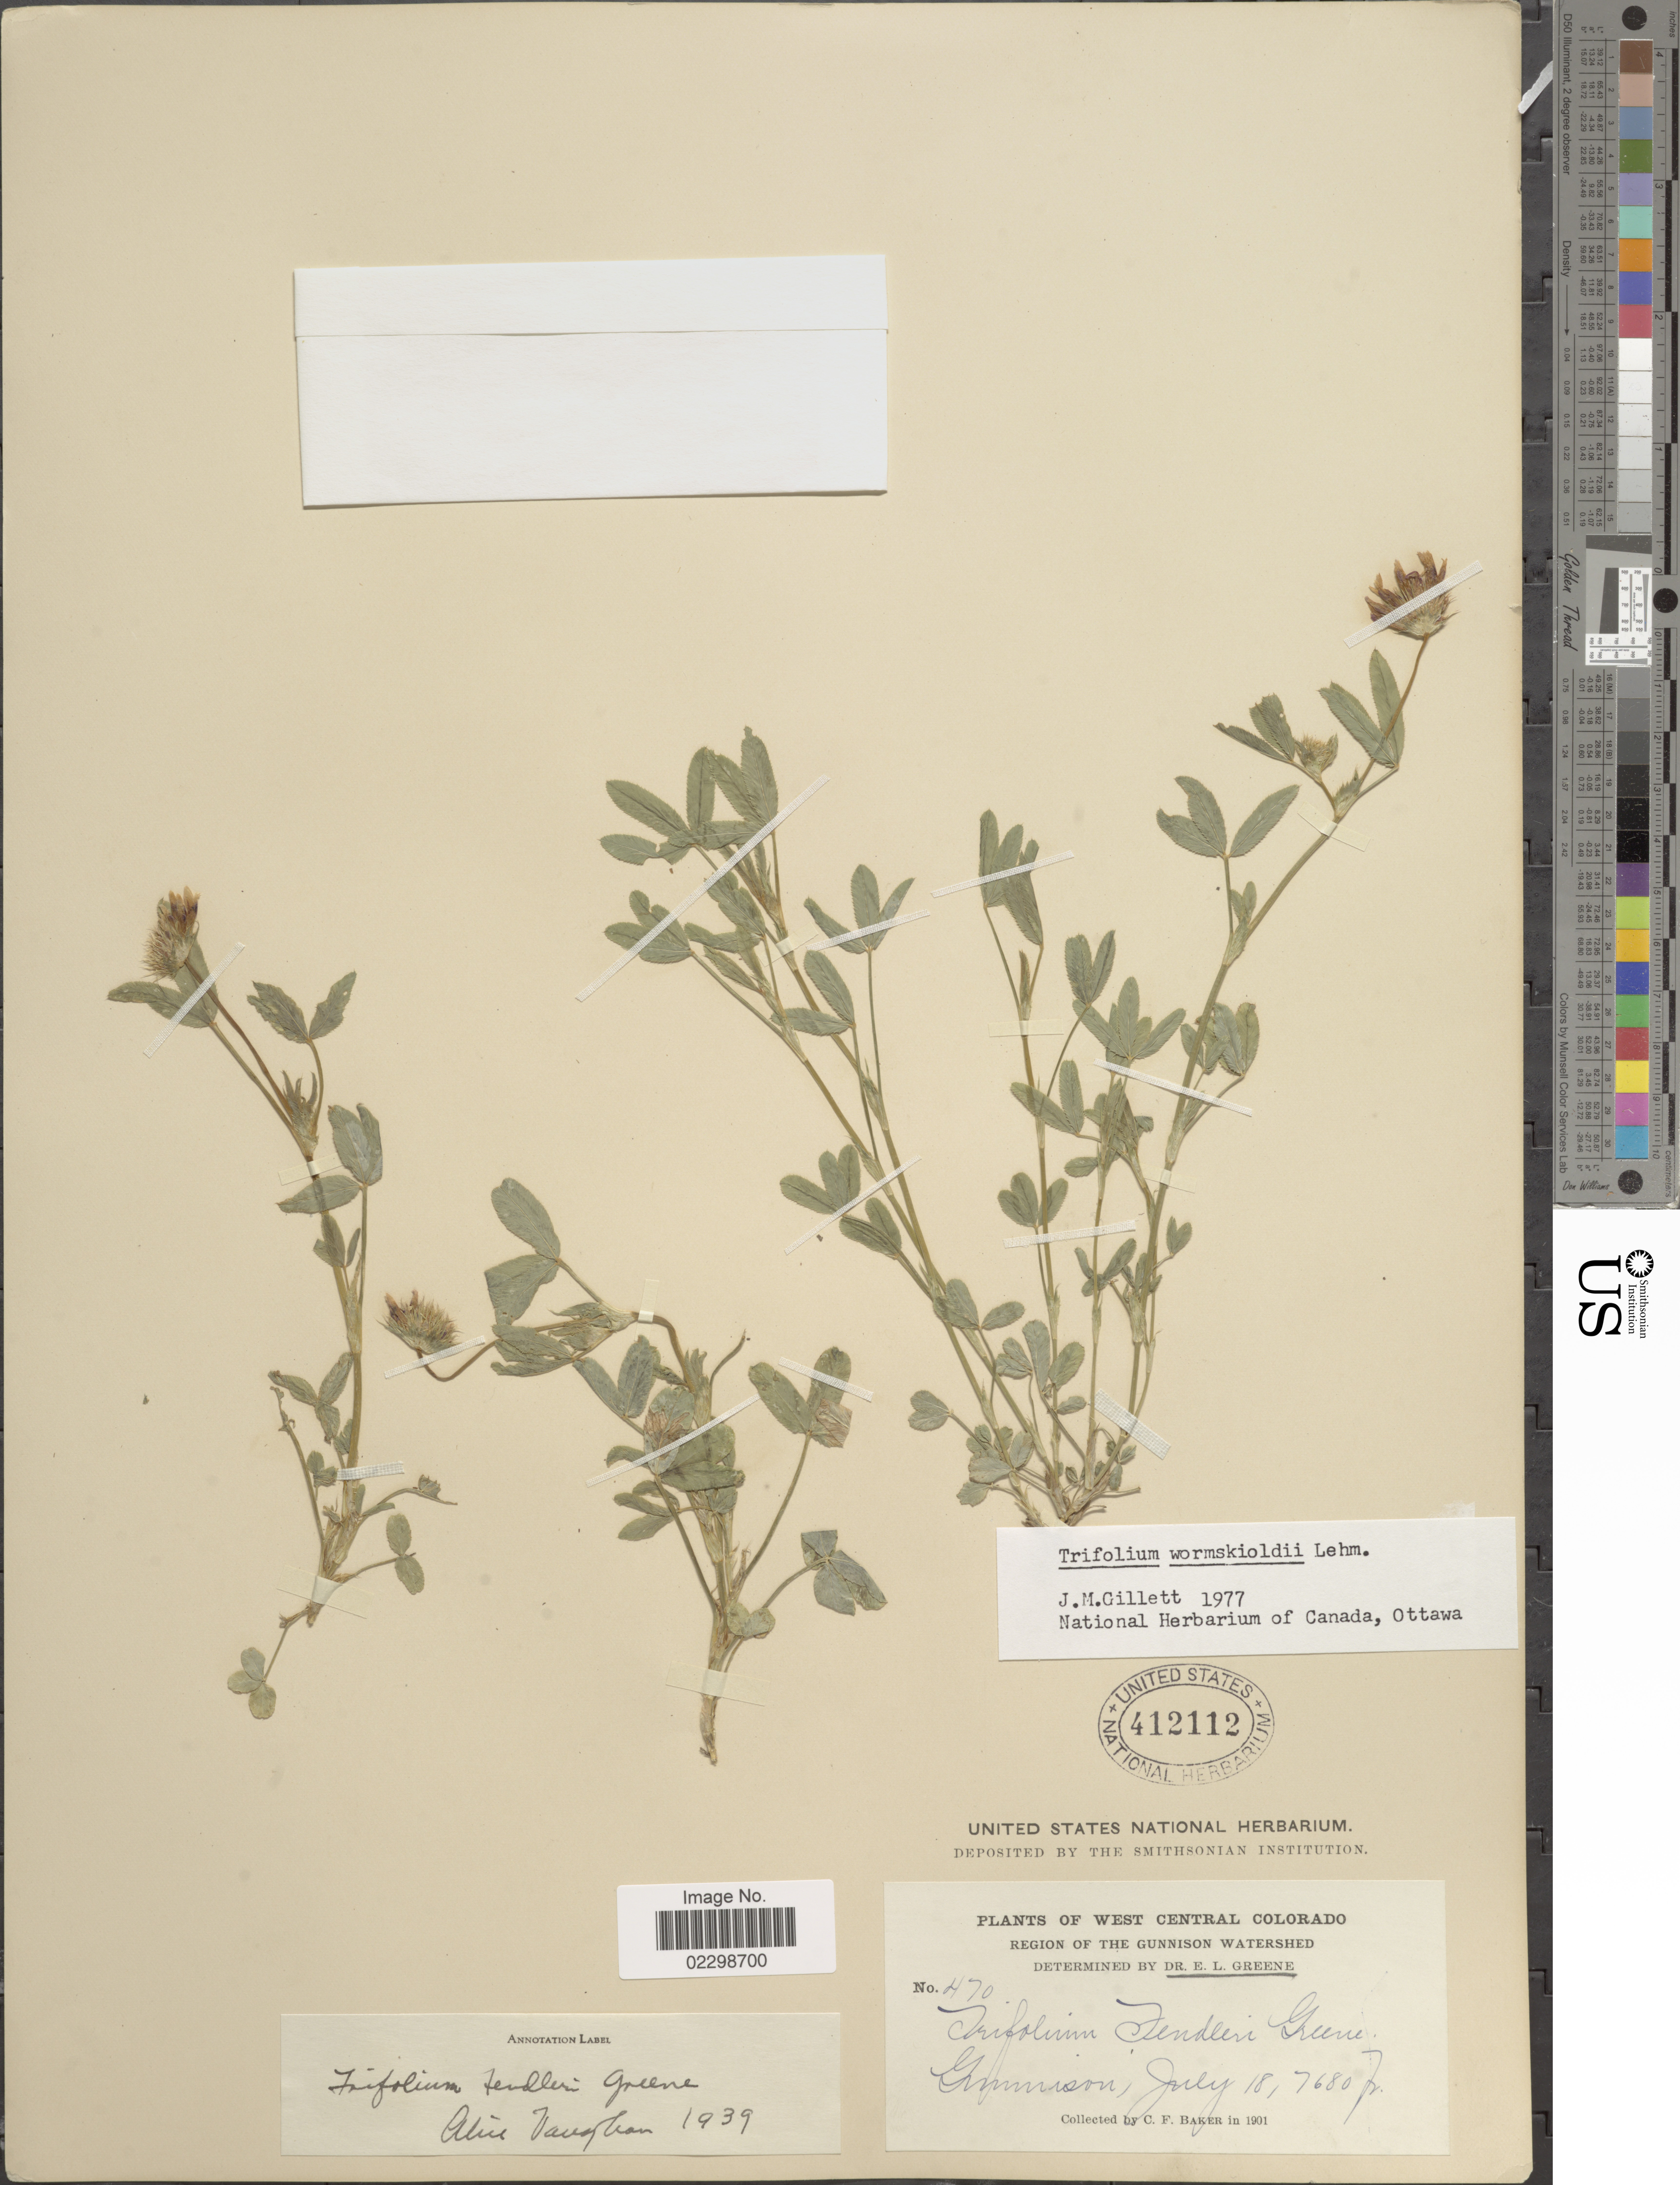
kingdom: Plantae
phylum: Tracheophyta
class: Magnoliopsida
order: Fabales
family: Fabaceae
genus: Trifolium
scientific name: Trifolium wormskioldii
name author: Lehm.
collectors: C. F. Baker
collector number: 470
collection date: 1901-07-18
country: United States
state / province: Colorado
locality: West Central Colorado, Region of the Gunnison Watershed, Gunnison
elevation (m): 2341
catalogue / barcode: US 412112